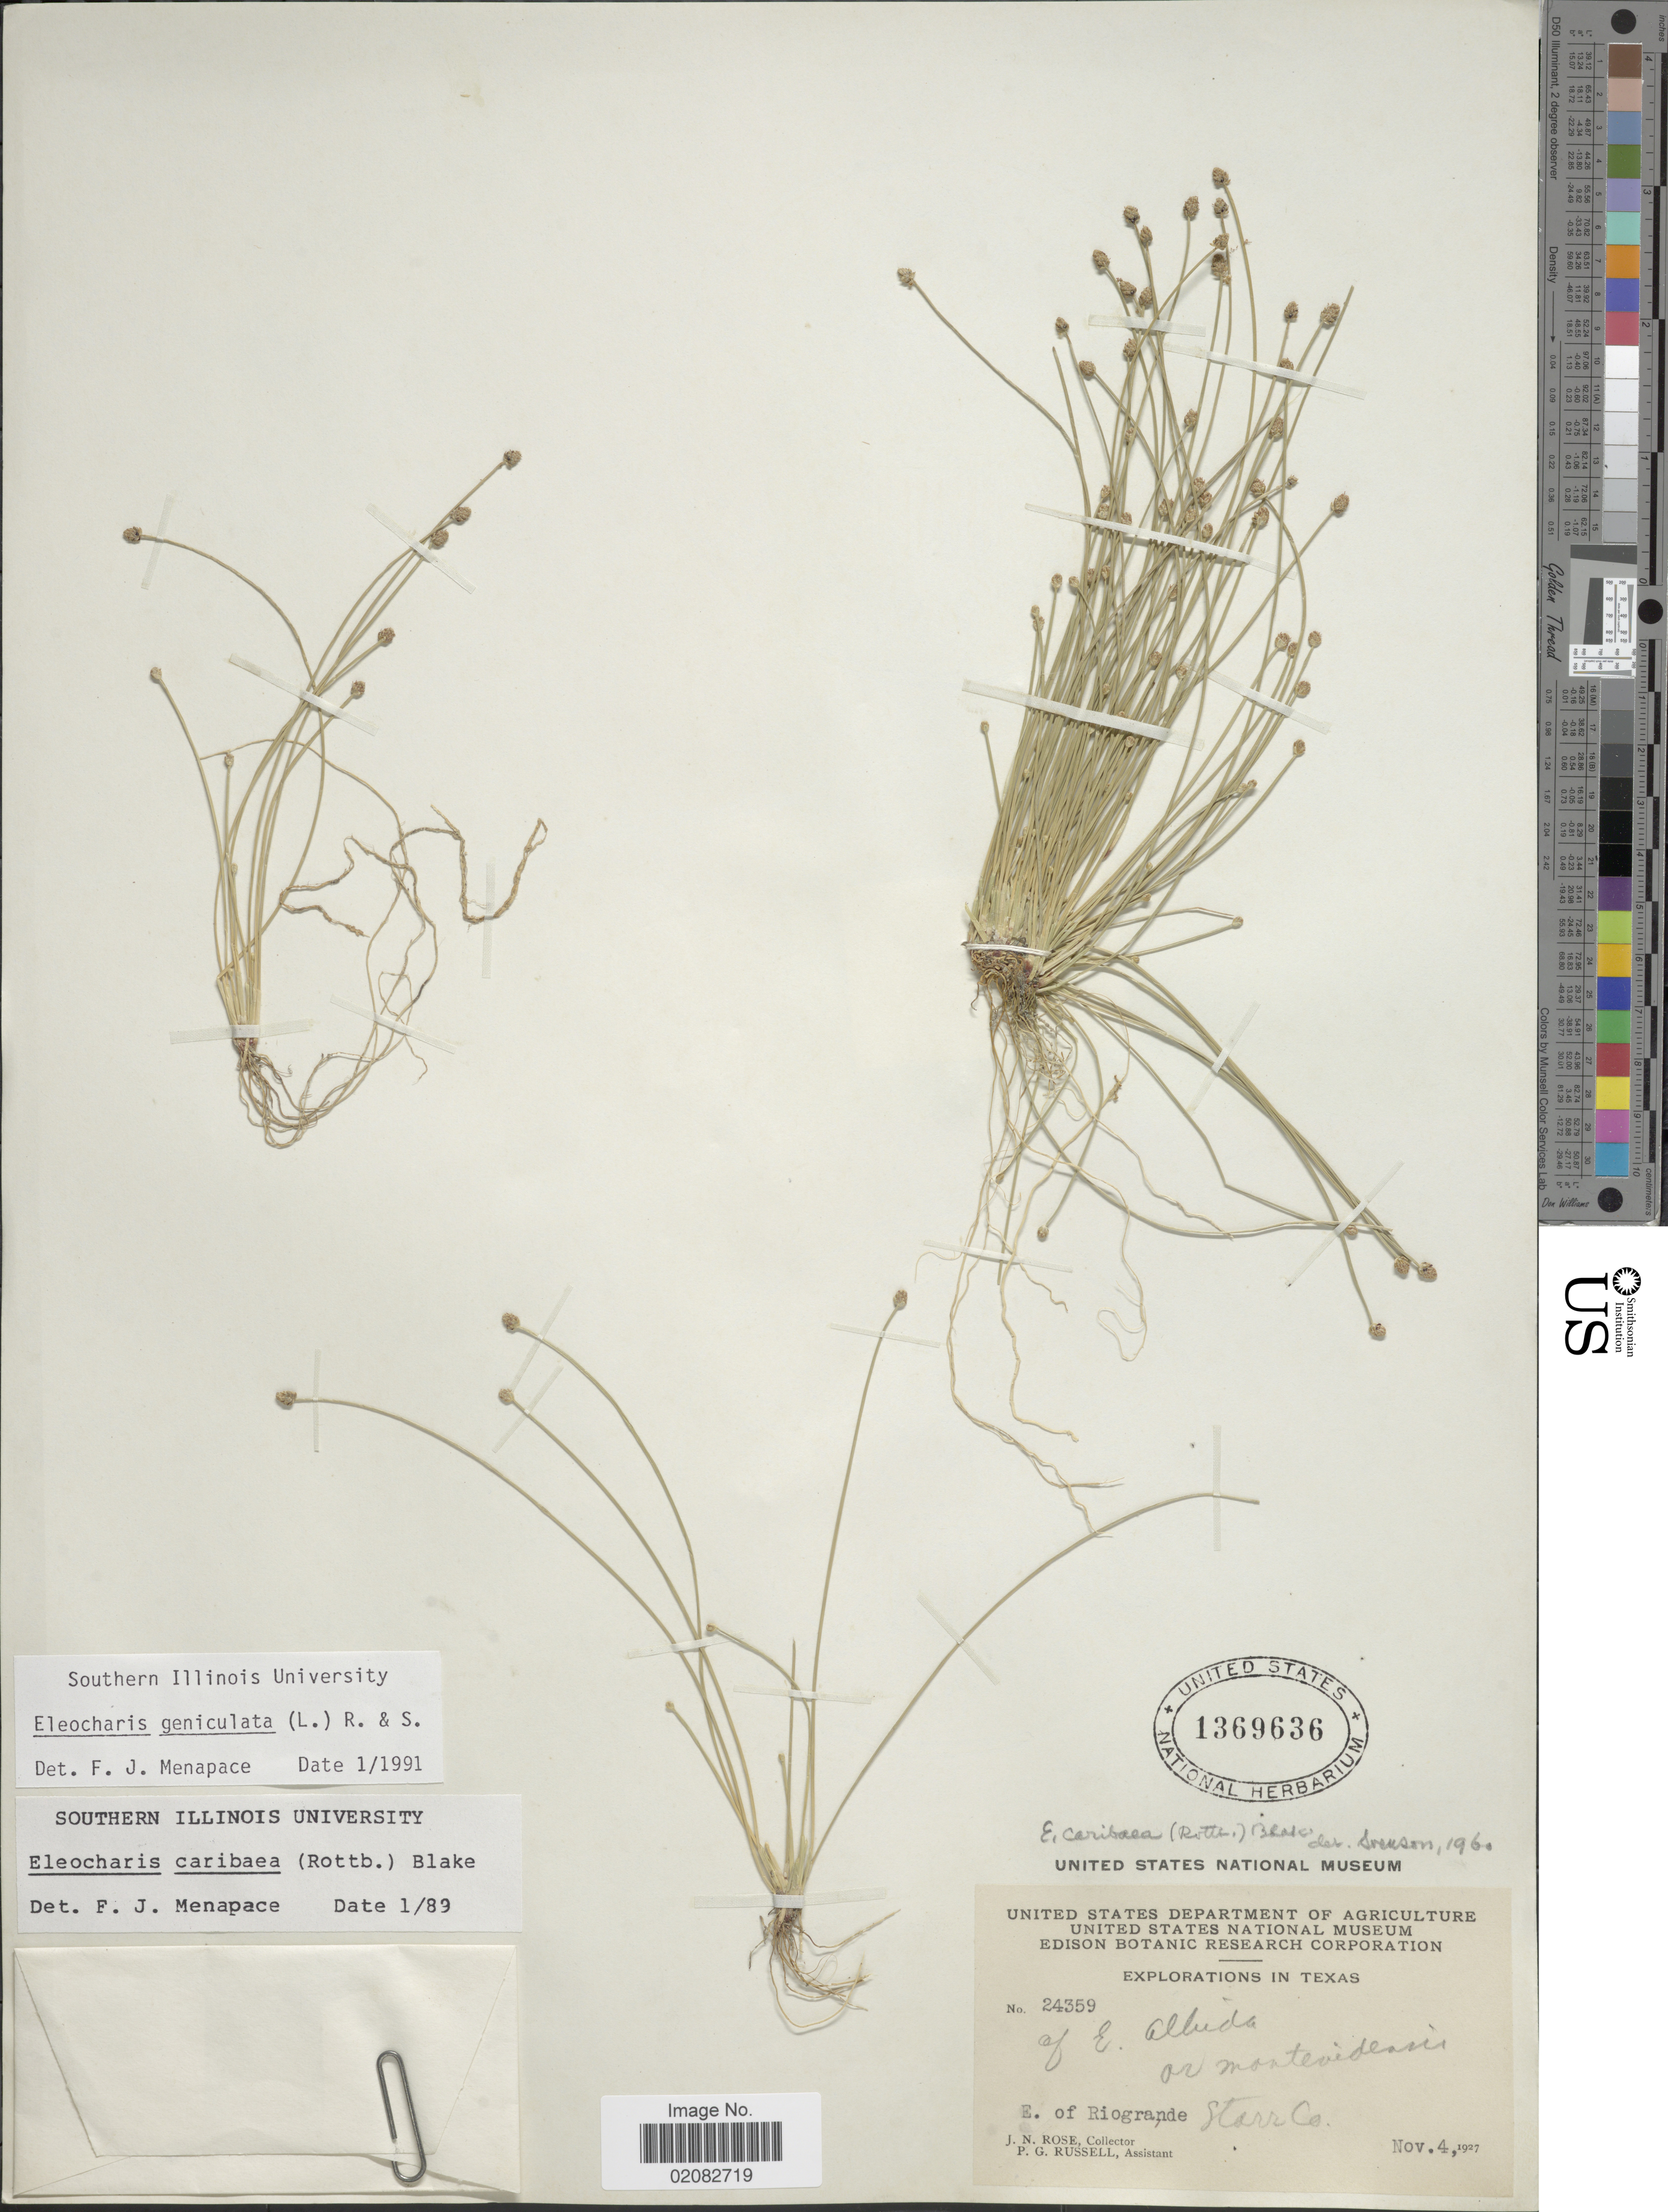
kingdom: Plantae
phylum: Tracheophyta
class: Liliopsida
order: Poales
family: Cyperaceae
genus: Eleocharis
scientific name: Eleocharis geniculata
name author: (L.) Roem. & Schult.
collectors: J. N. Rose & P. G. Russell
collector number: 24359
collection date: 1927-11-04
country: United States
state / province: Texas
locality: E. Riogrande, Storr Co.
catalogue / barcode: US 1369636